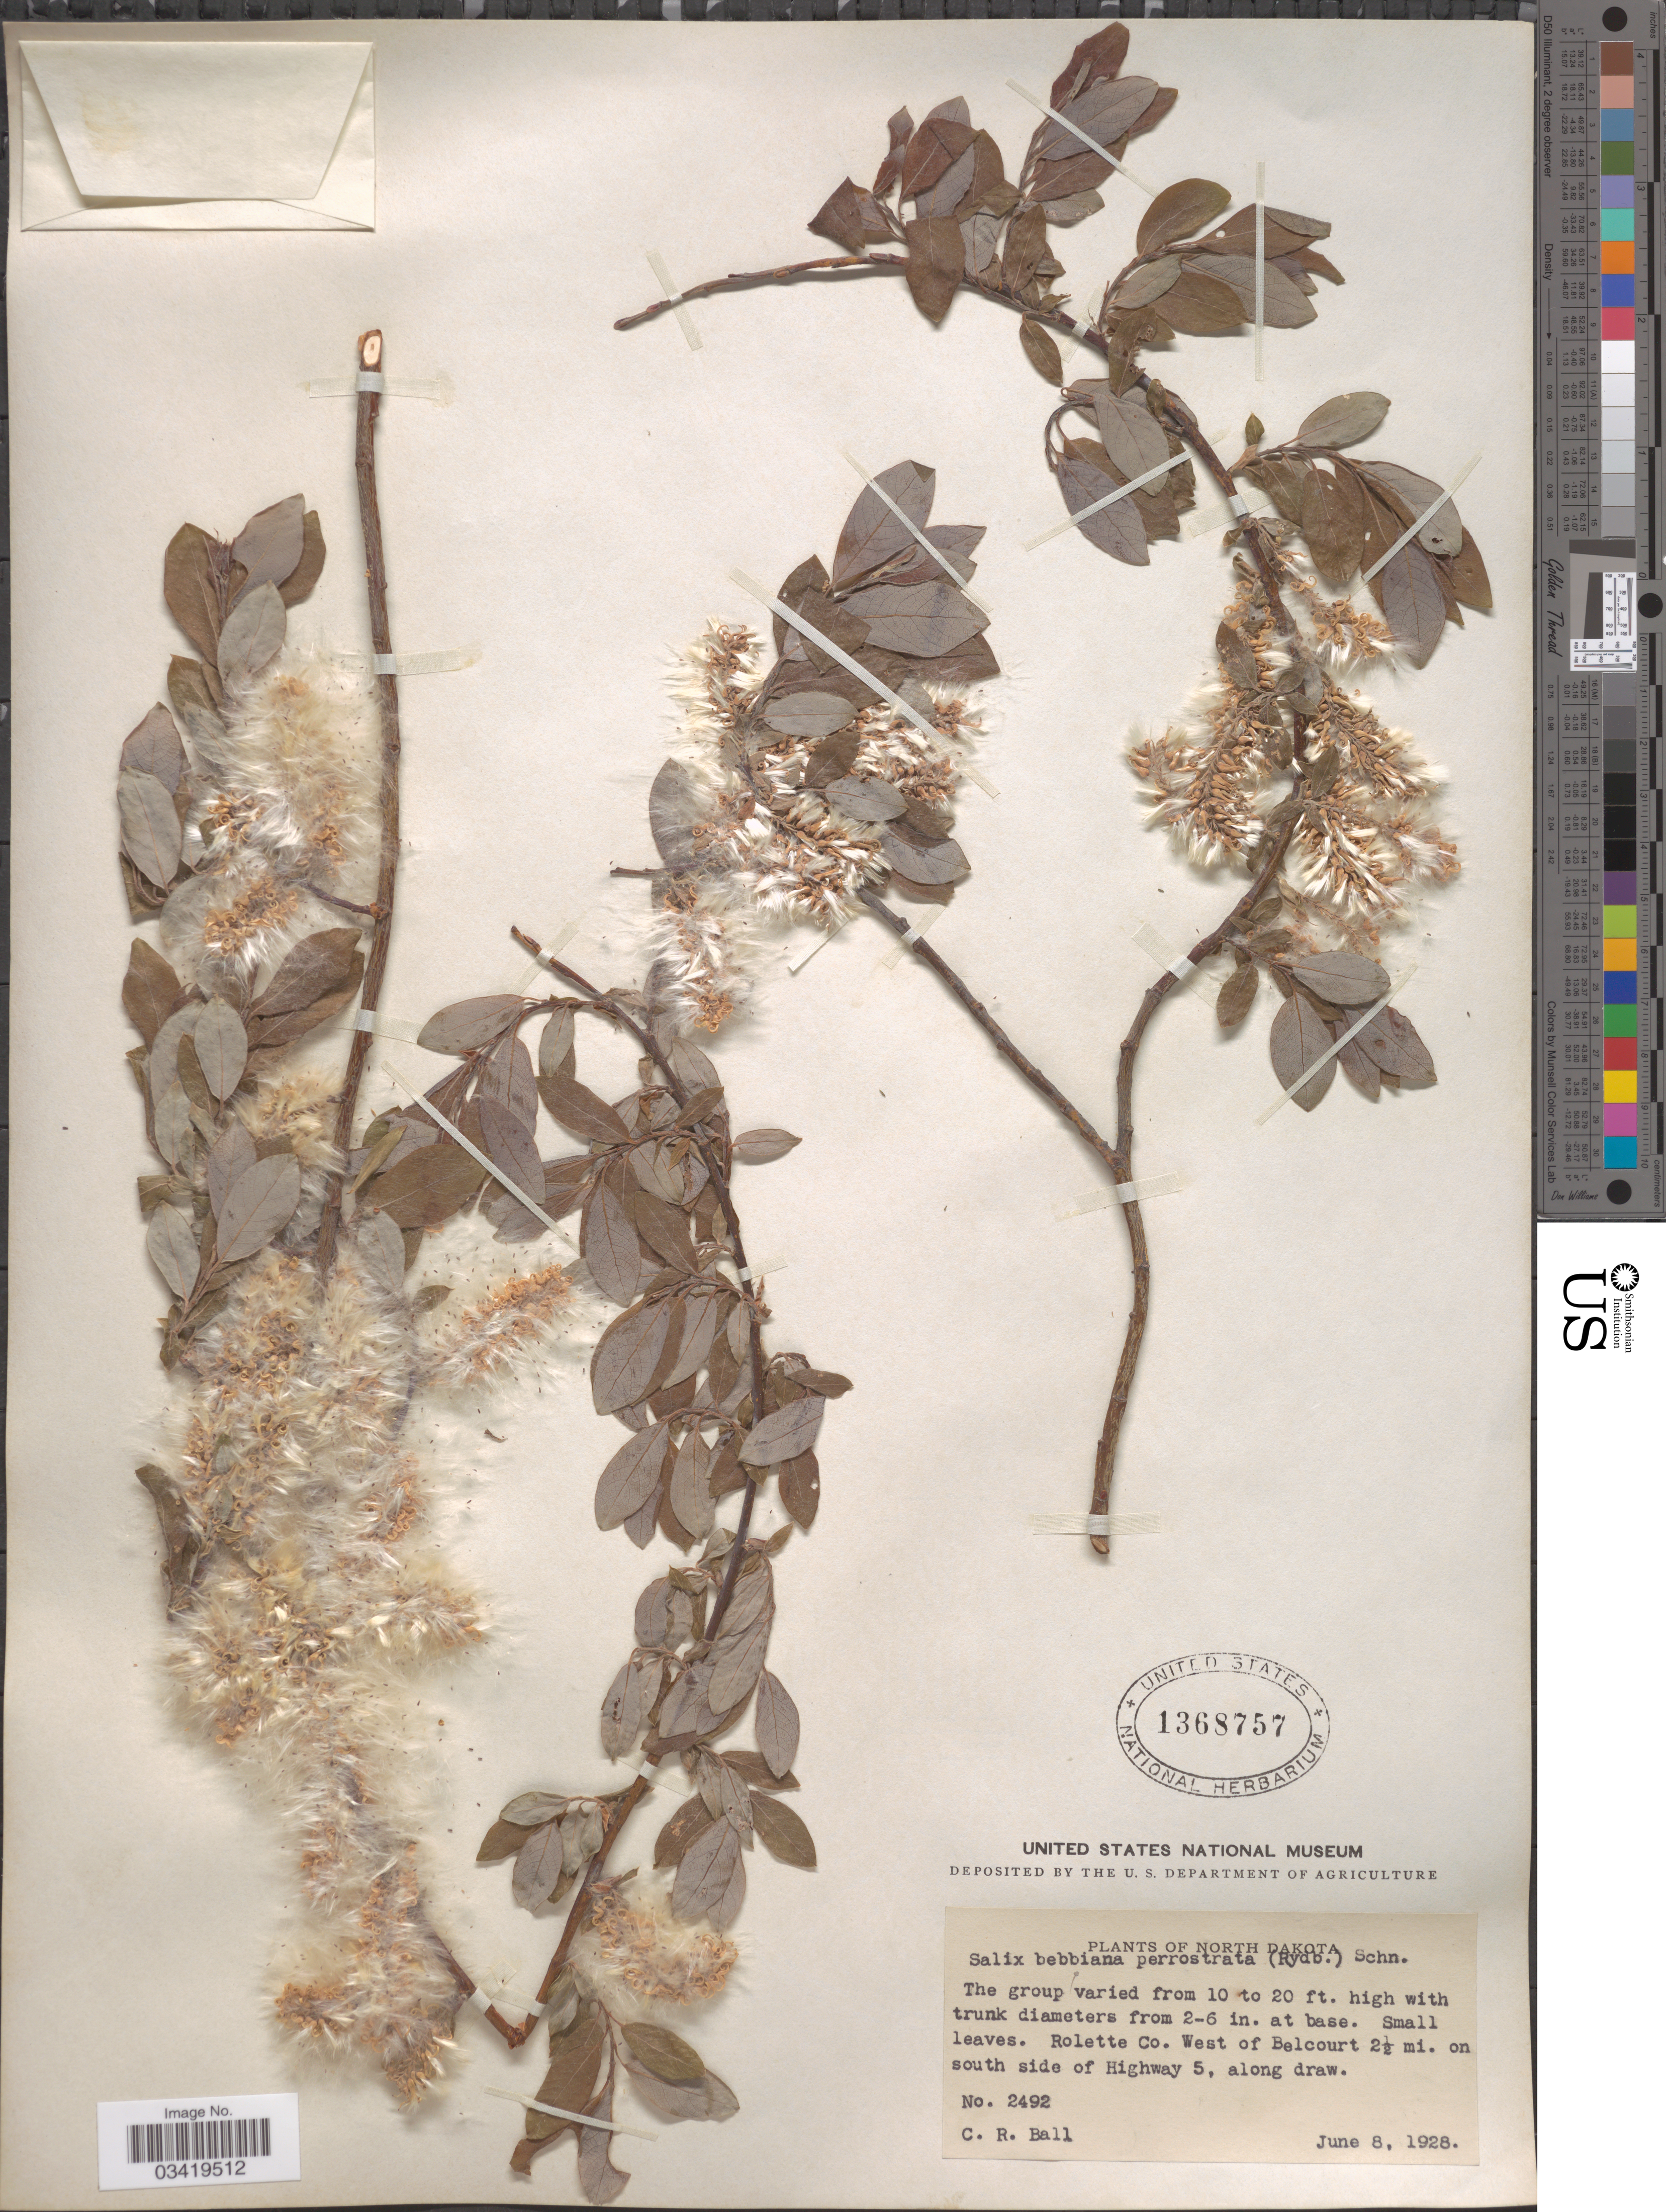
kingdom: Plantae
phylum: Tracheophyta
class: Magnoliopsida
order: Malpighiales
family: Salicaceae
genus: Salix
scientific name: Salix bebbiana var. perrostrata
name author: Sarg.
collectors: C. R. Ball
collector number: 2492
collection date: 1928-06-08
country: United States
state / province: North Dakota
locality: Rolette Co. West of Belcourt 2½ mi. on south side of Highway 5, along draw.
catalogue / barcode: US 1368757